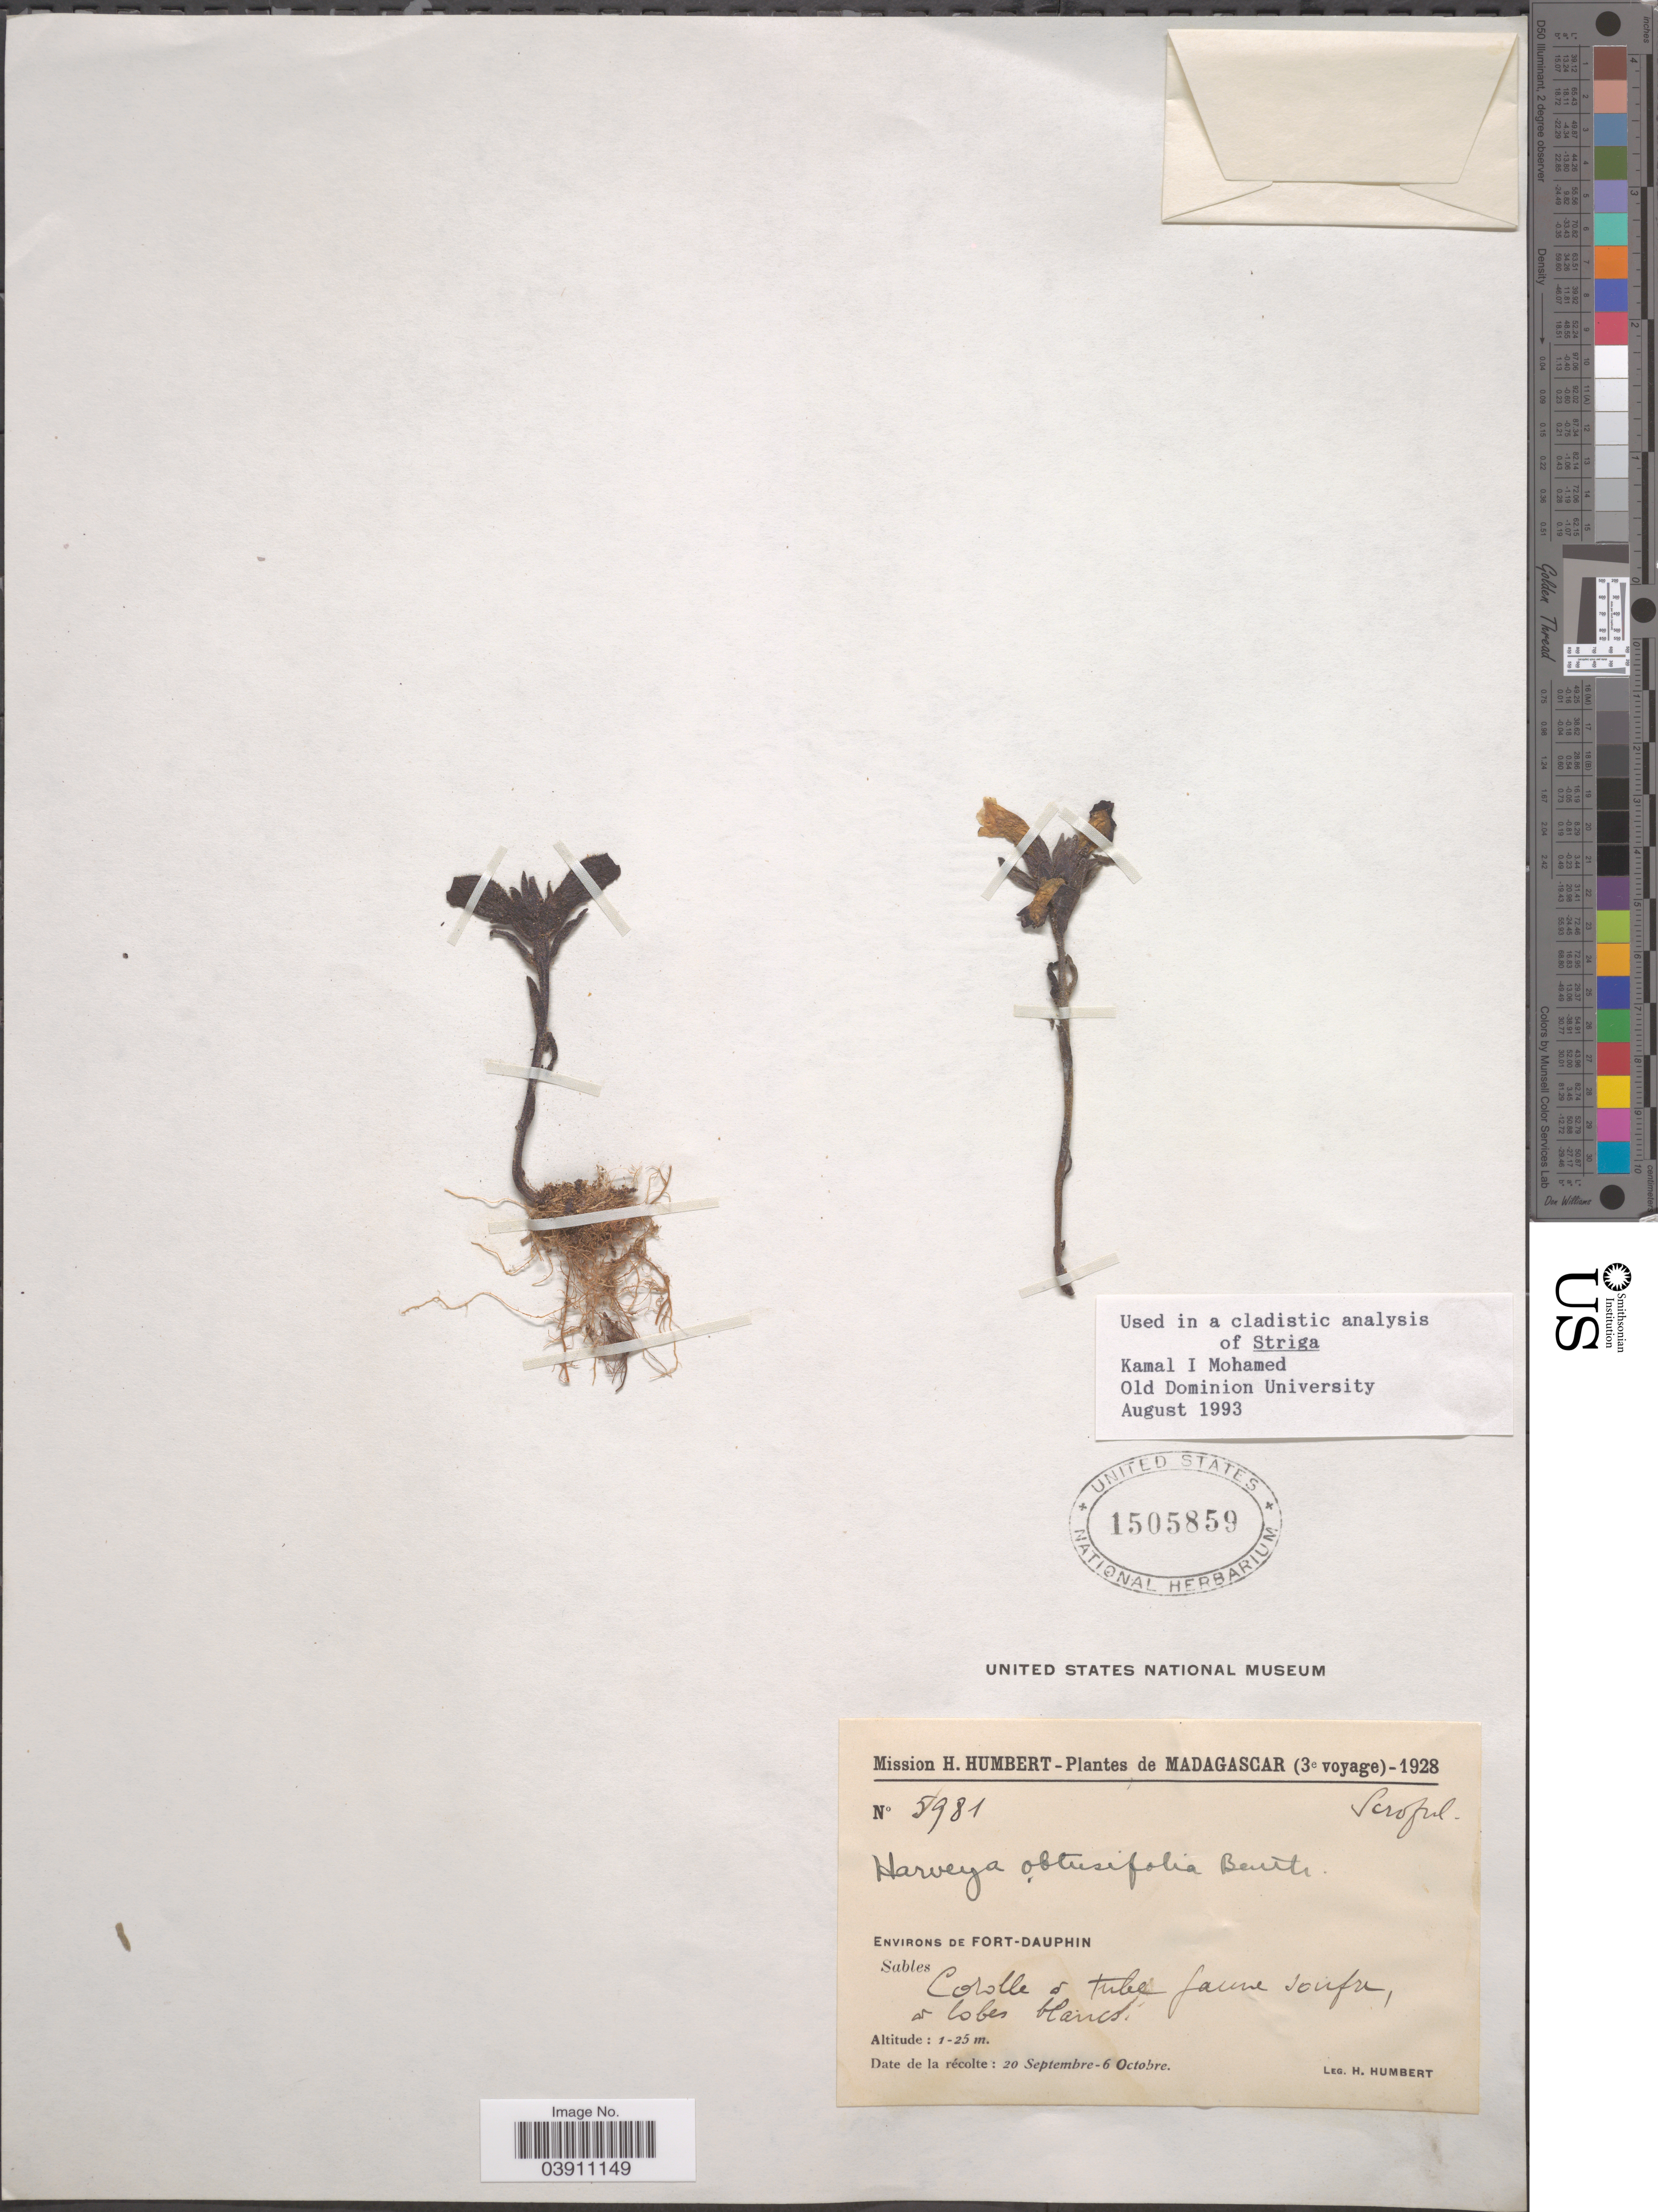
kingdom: Plantae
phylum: Tracheophyta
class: Magnoliopsida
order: Lamiales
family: Orobanchaceae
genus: Harveya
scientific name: Harveya obtusifolia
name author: (Benth.) Vatke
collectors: H. Humbert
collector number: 5981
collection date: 1928-09-20/1928-10-06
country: Madagascar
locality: Environs de Fort-Dauphin. Sables.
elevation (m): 1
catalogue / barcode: US 1505859